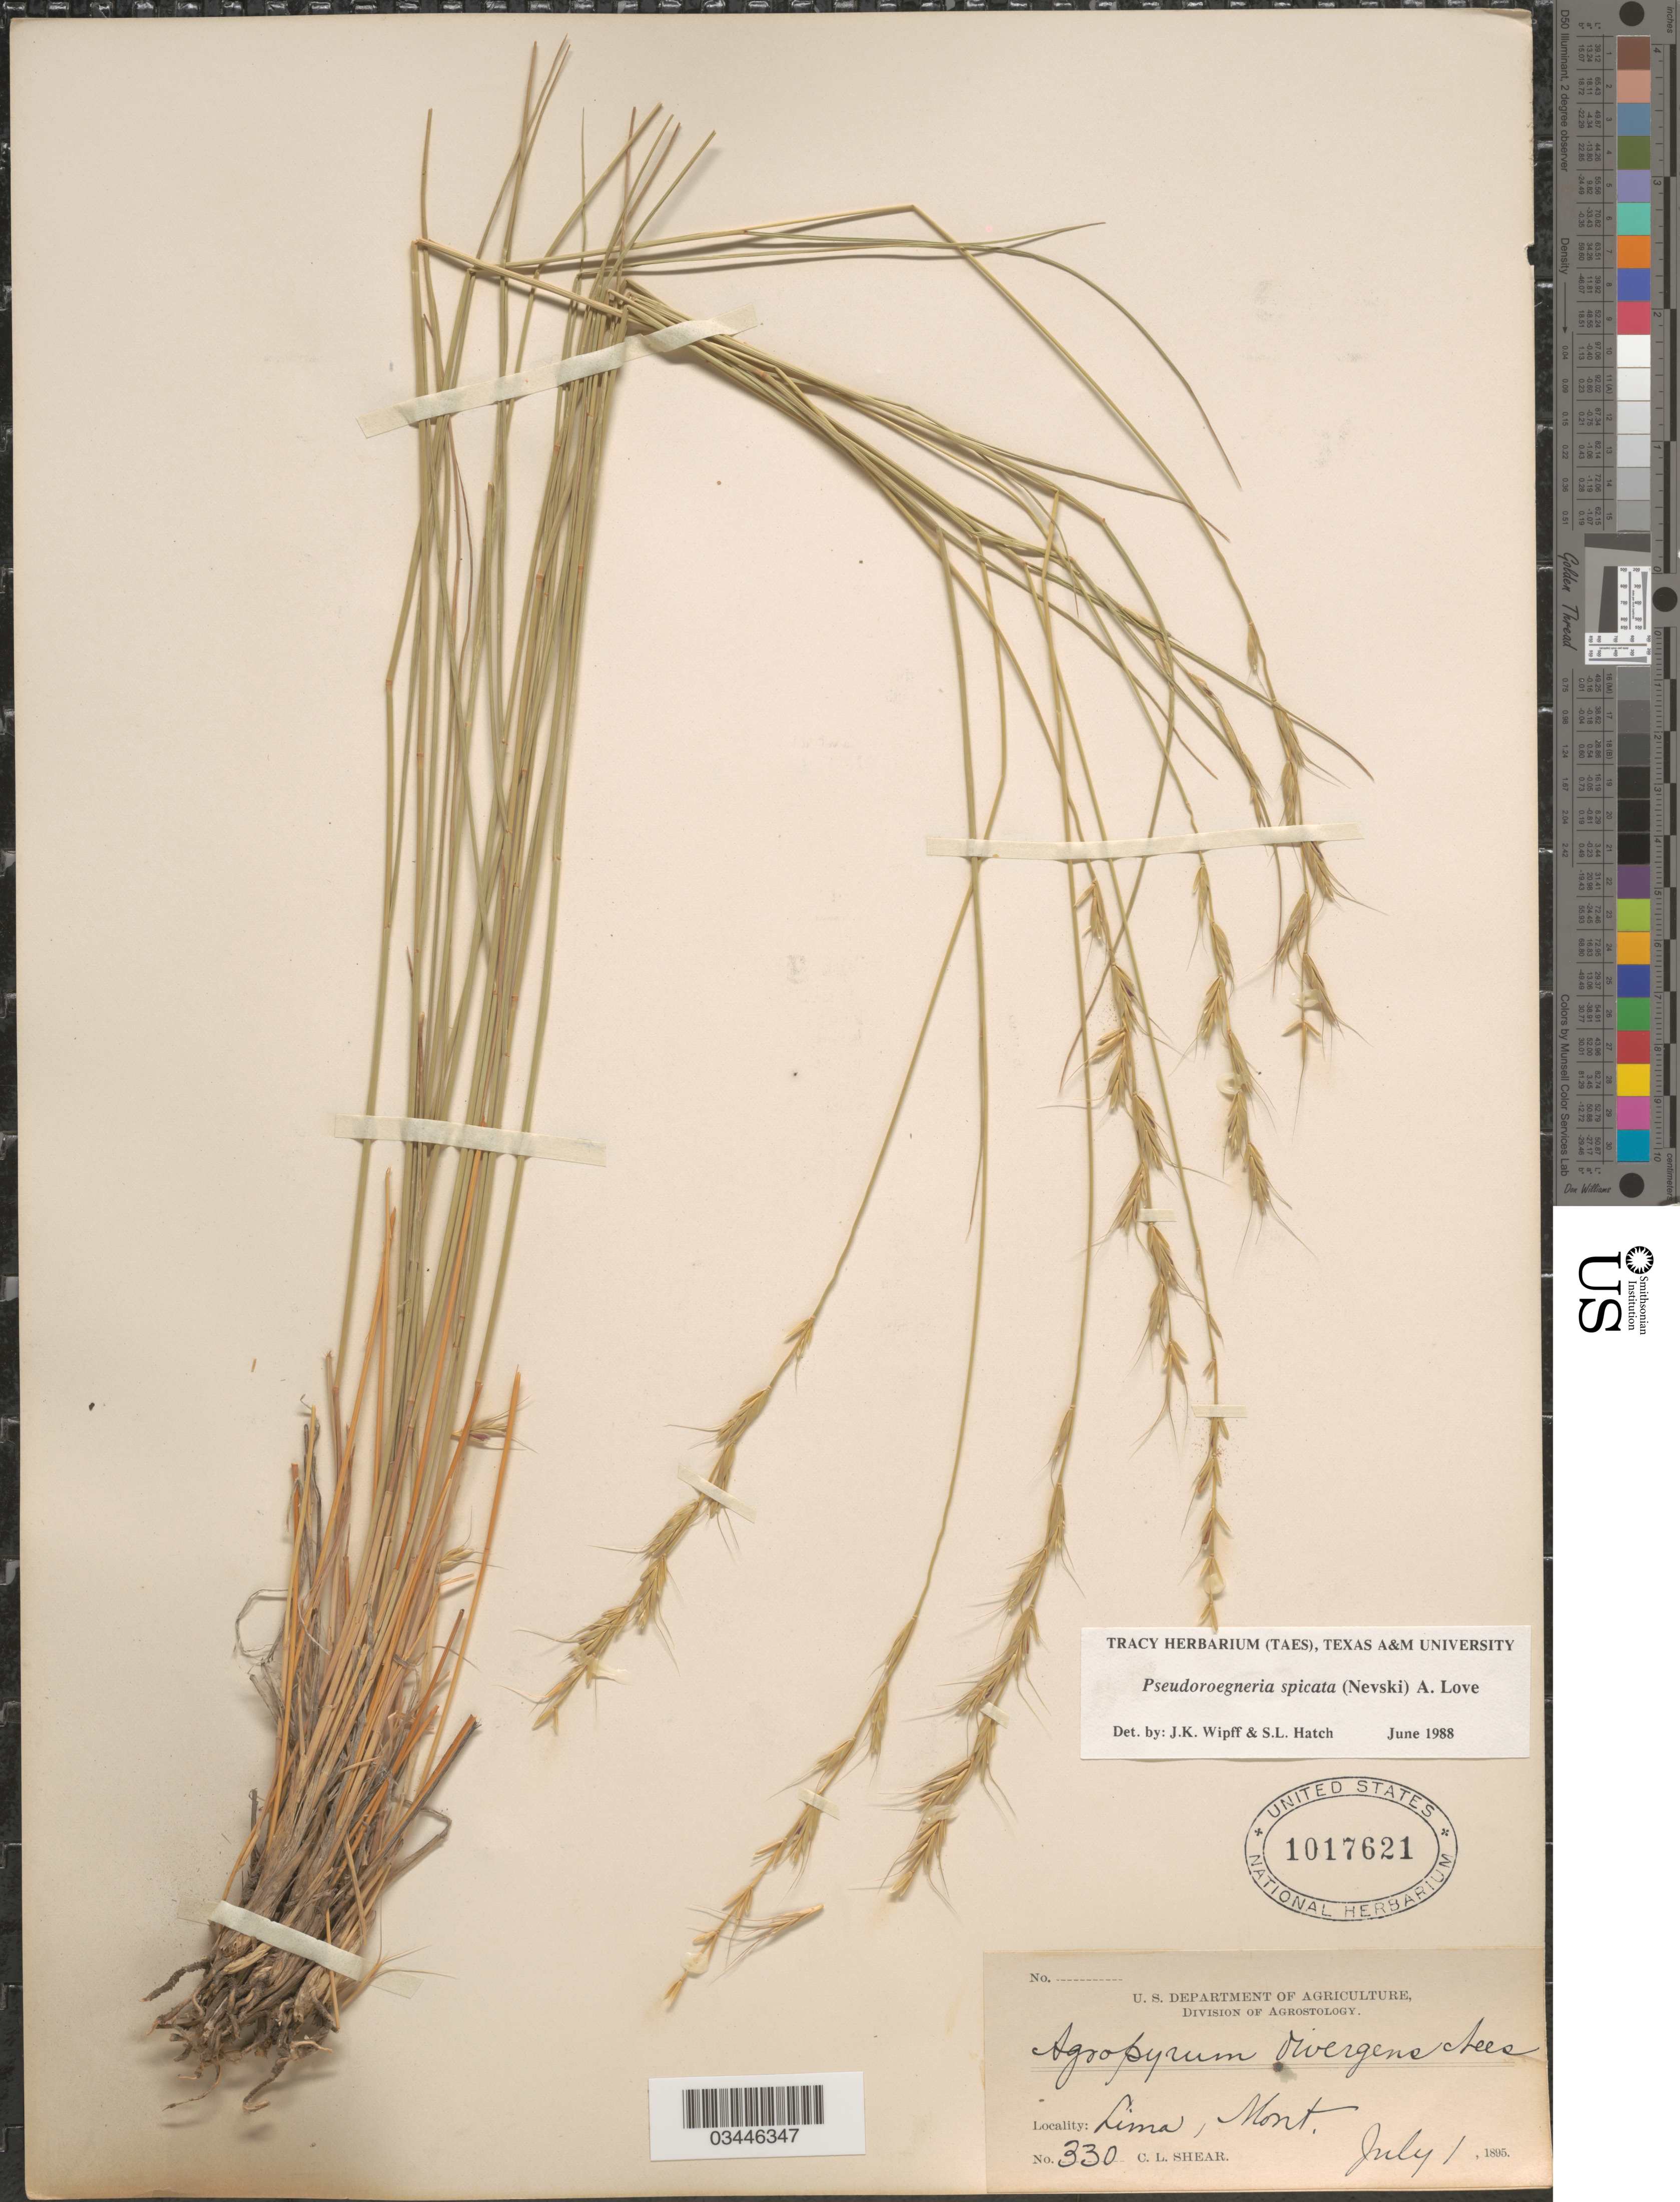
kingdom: Plantae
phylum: Tracheophyta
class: Liliopsida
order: Poales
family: Poaceae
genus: Pseudoroegneria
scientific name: Pseudoroegneria spicata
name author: (Pursh) Á. Löve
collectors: C. L. Shear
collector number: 330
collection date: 1895-07-01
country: United States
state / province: Montana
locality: Lima.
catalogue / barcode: US 1017621